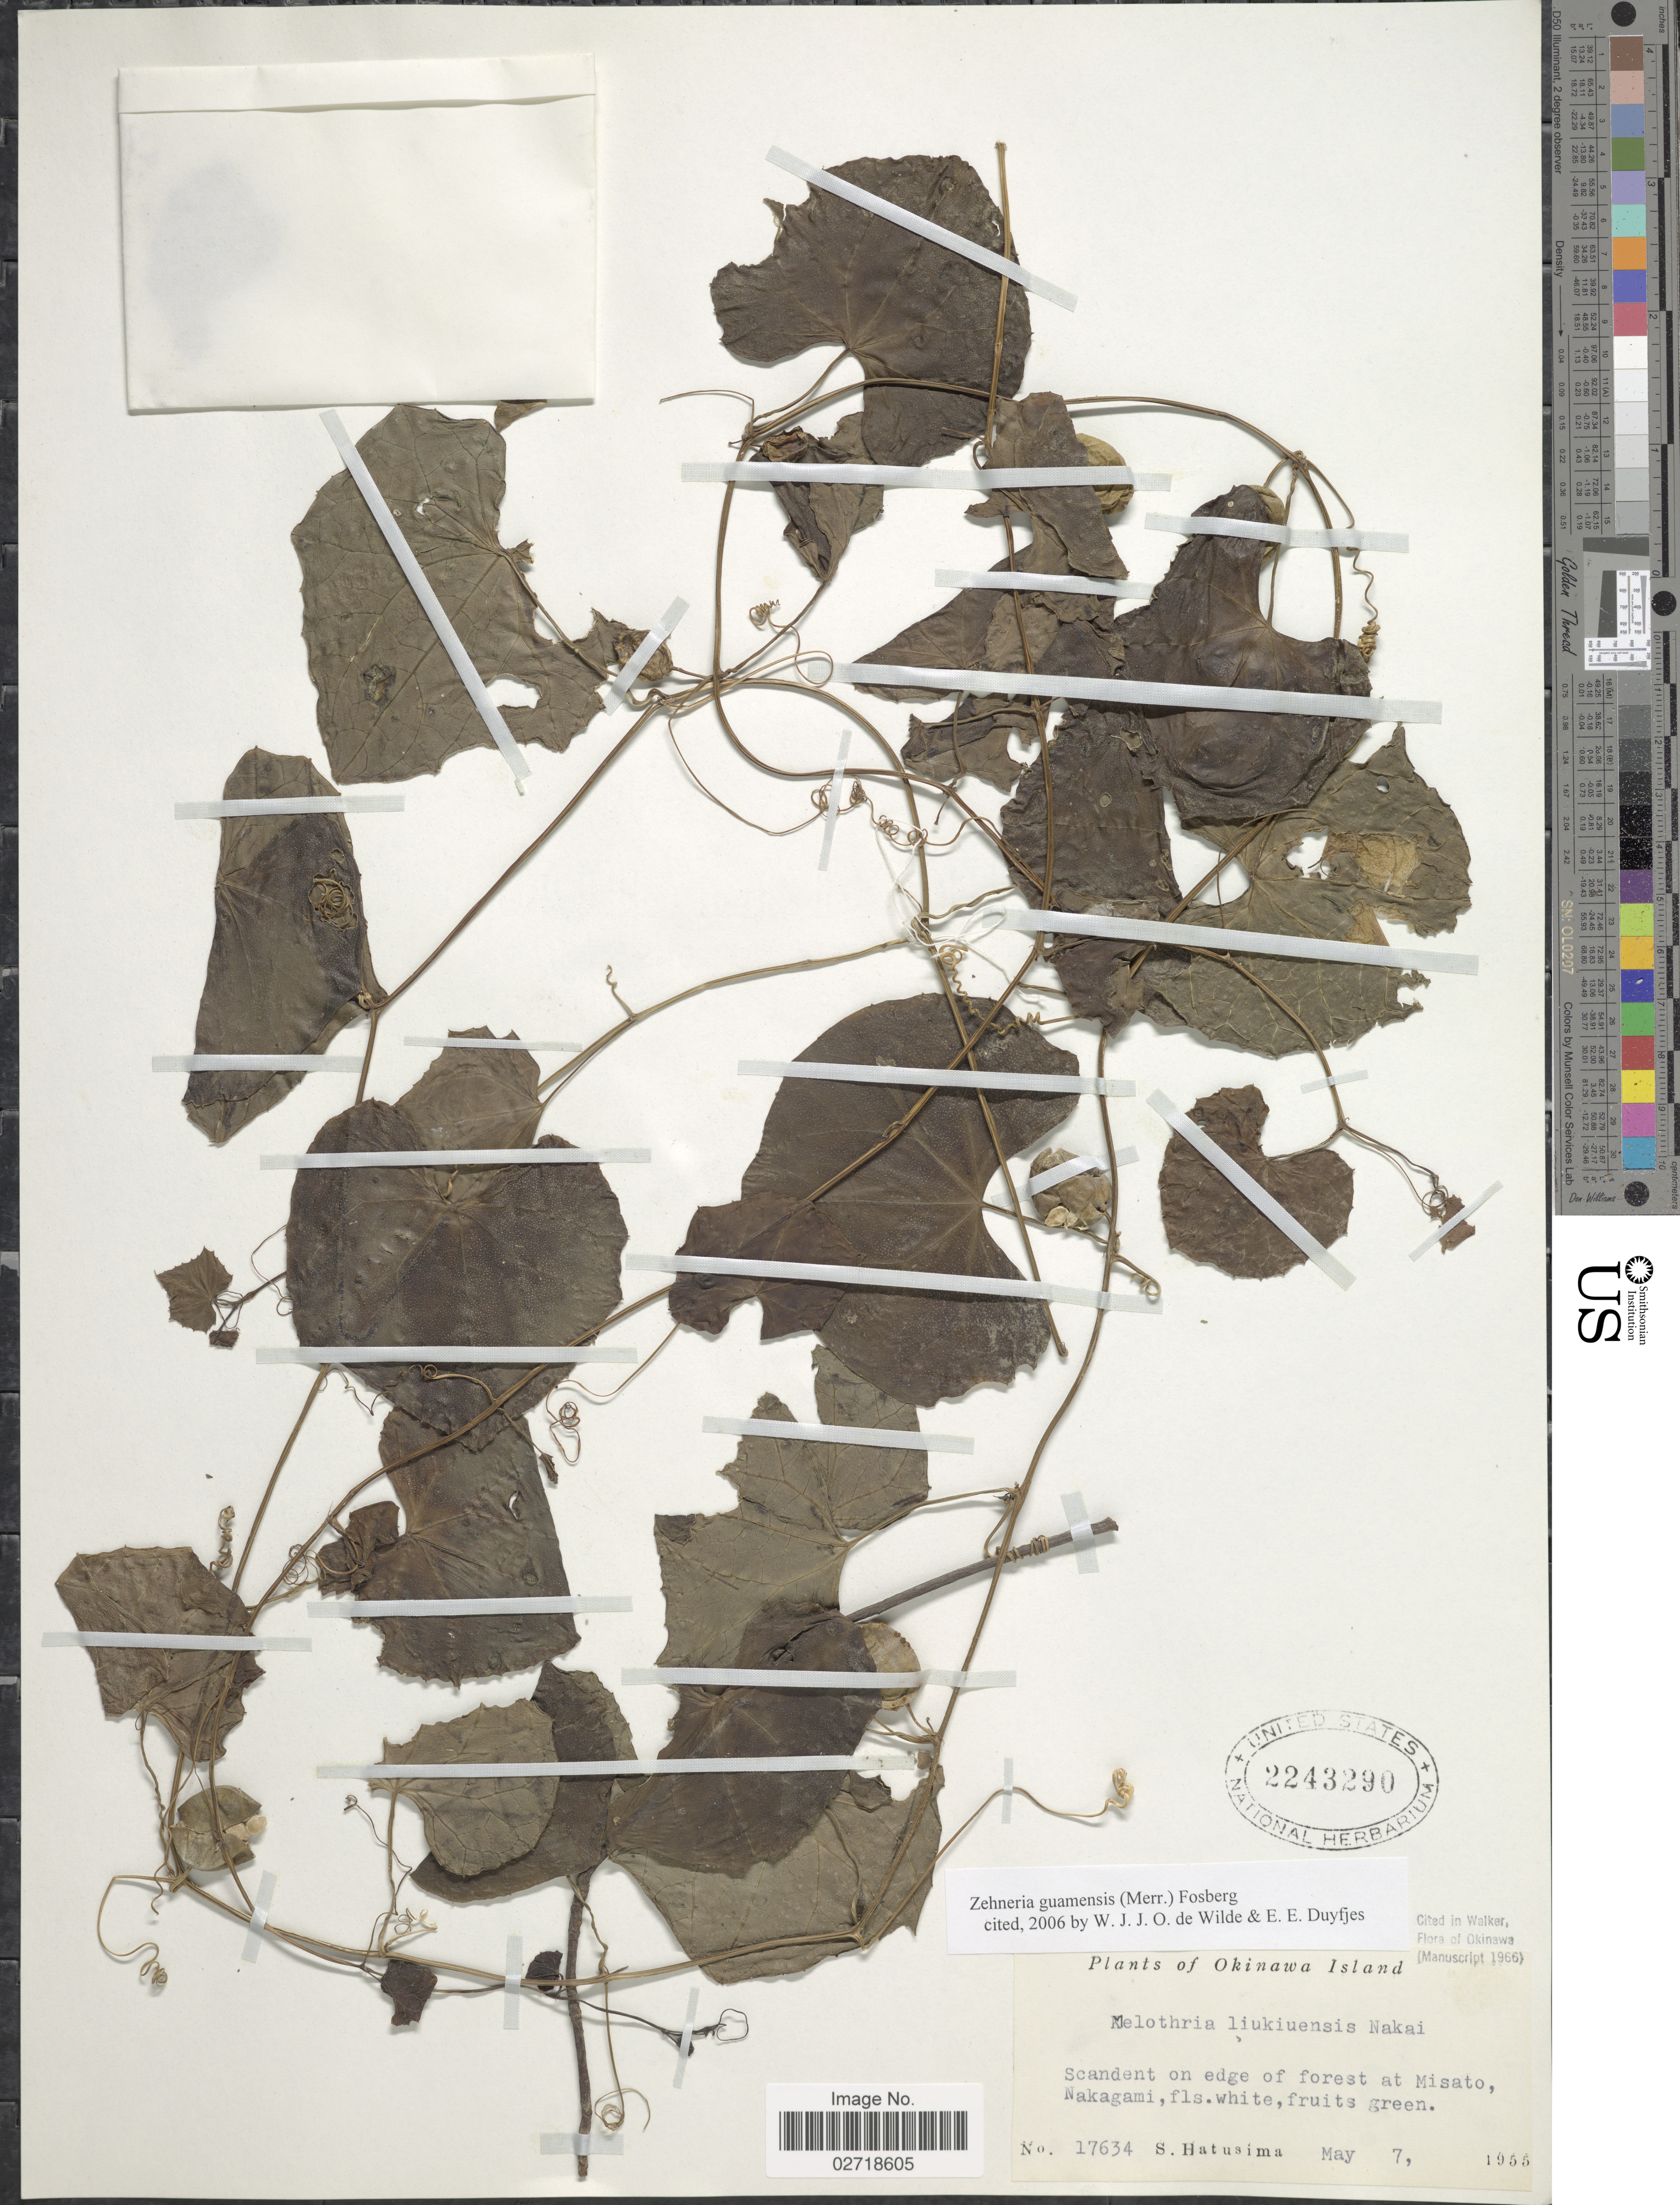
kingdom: Plantae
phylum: Tracheophyta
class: Magnoliopsida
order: Cucurbitales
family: Cucurbitaceae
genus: Zehneria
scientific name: Zehneria guamensis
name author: Merr.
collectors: S. Hatusima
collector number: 17634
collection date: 1955-05-07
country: Japan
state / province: Okinawa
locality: Okinawa Island, Scandent on edge of forest at Misato, Nakagami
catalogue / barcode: US 2243290